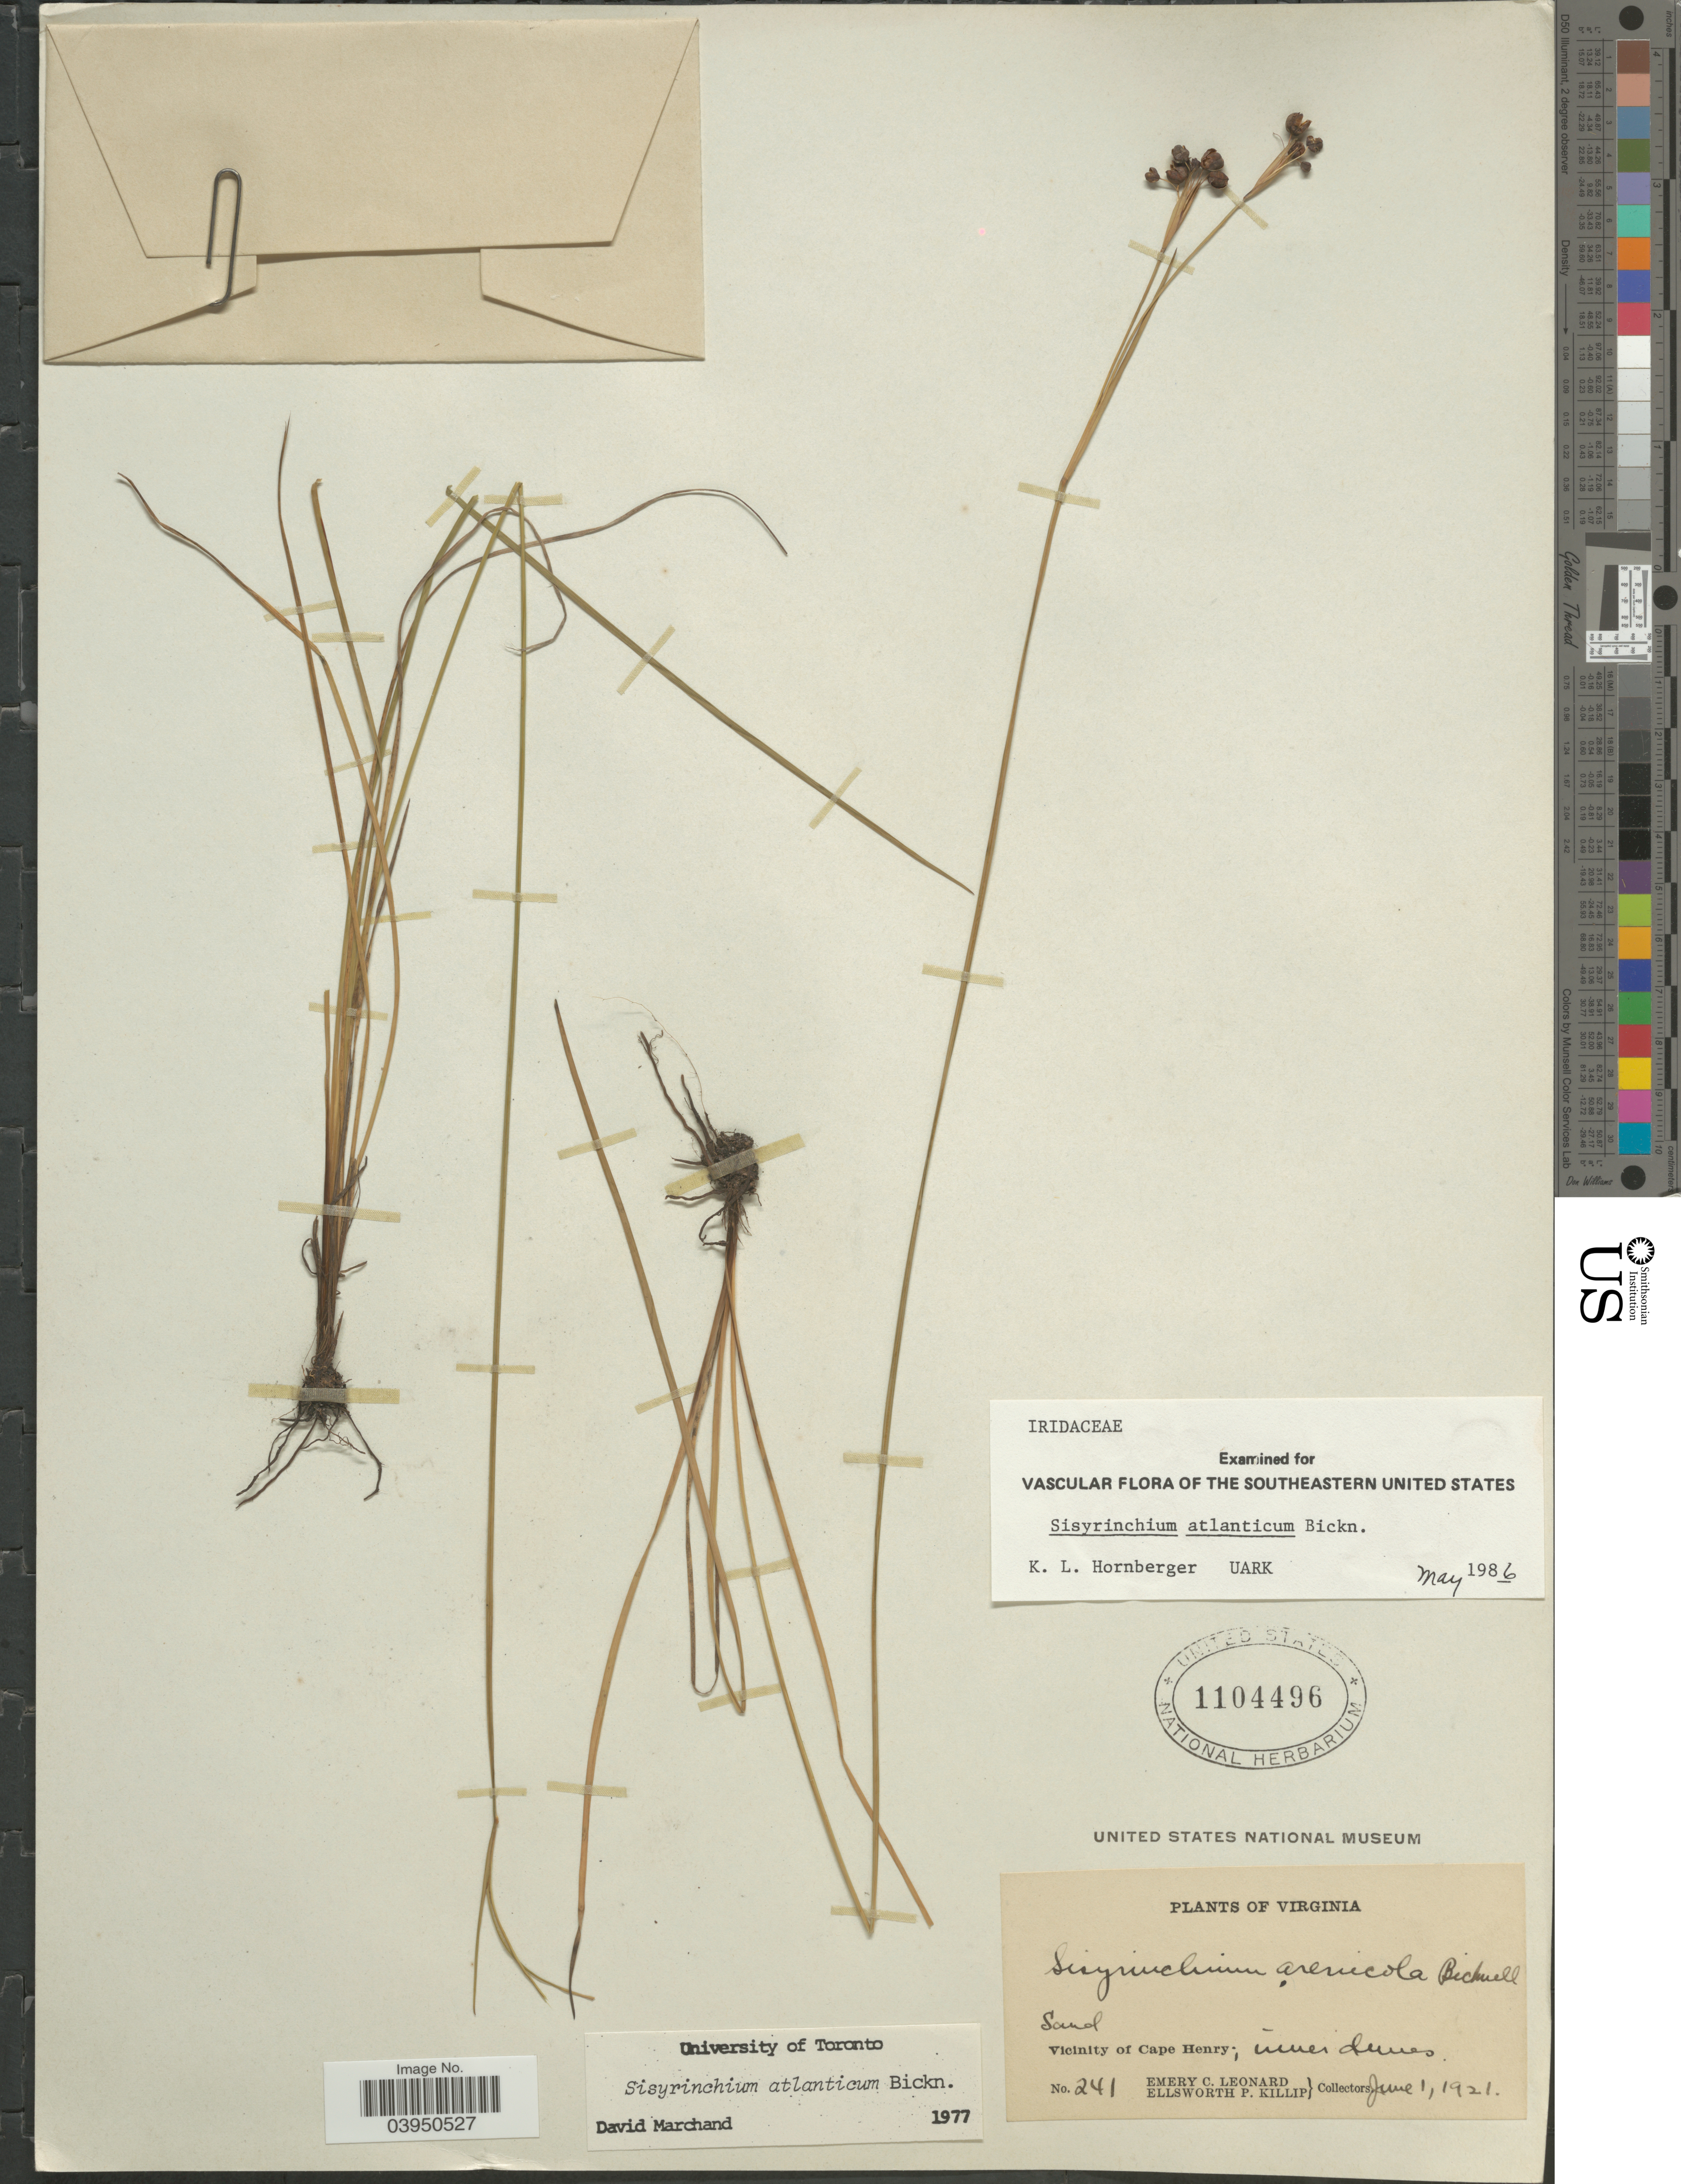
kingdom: Plantae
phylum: Tracheophyta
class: Liliopsida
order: Asparagales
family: Iridaceae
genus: Sisyrinchium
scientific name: Sisyrinchium atlanticum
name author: E.P. Bicknell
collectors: E. C. Leonard & E. P. Killip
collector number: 241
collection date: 1921-06-01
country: United States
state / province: Virginia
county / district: City of Virginia Beach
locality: Vicinity of Cape Henry.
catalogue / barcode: US 1104496